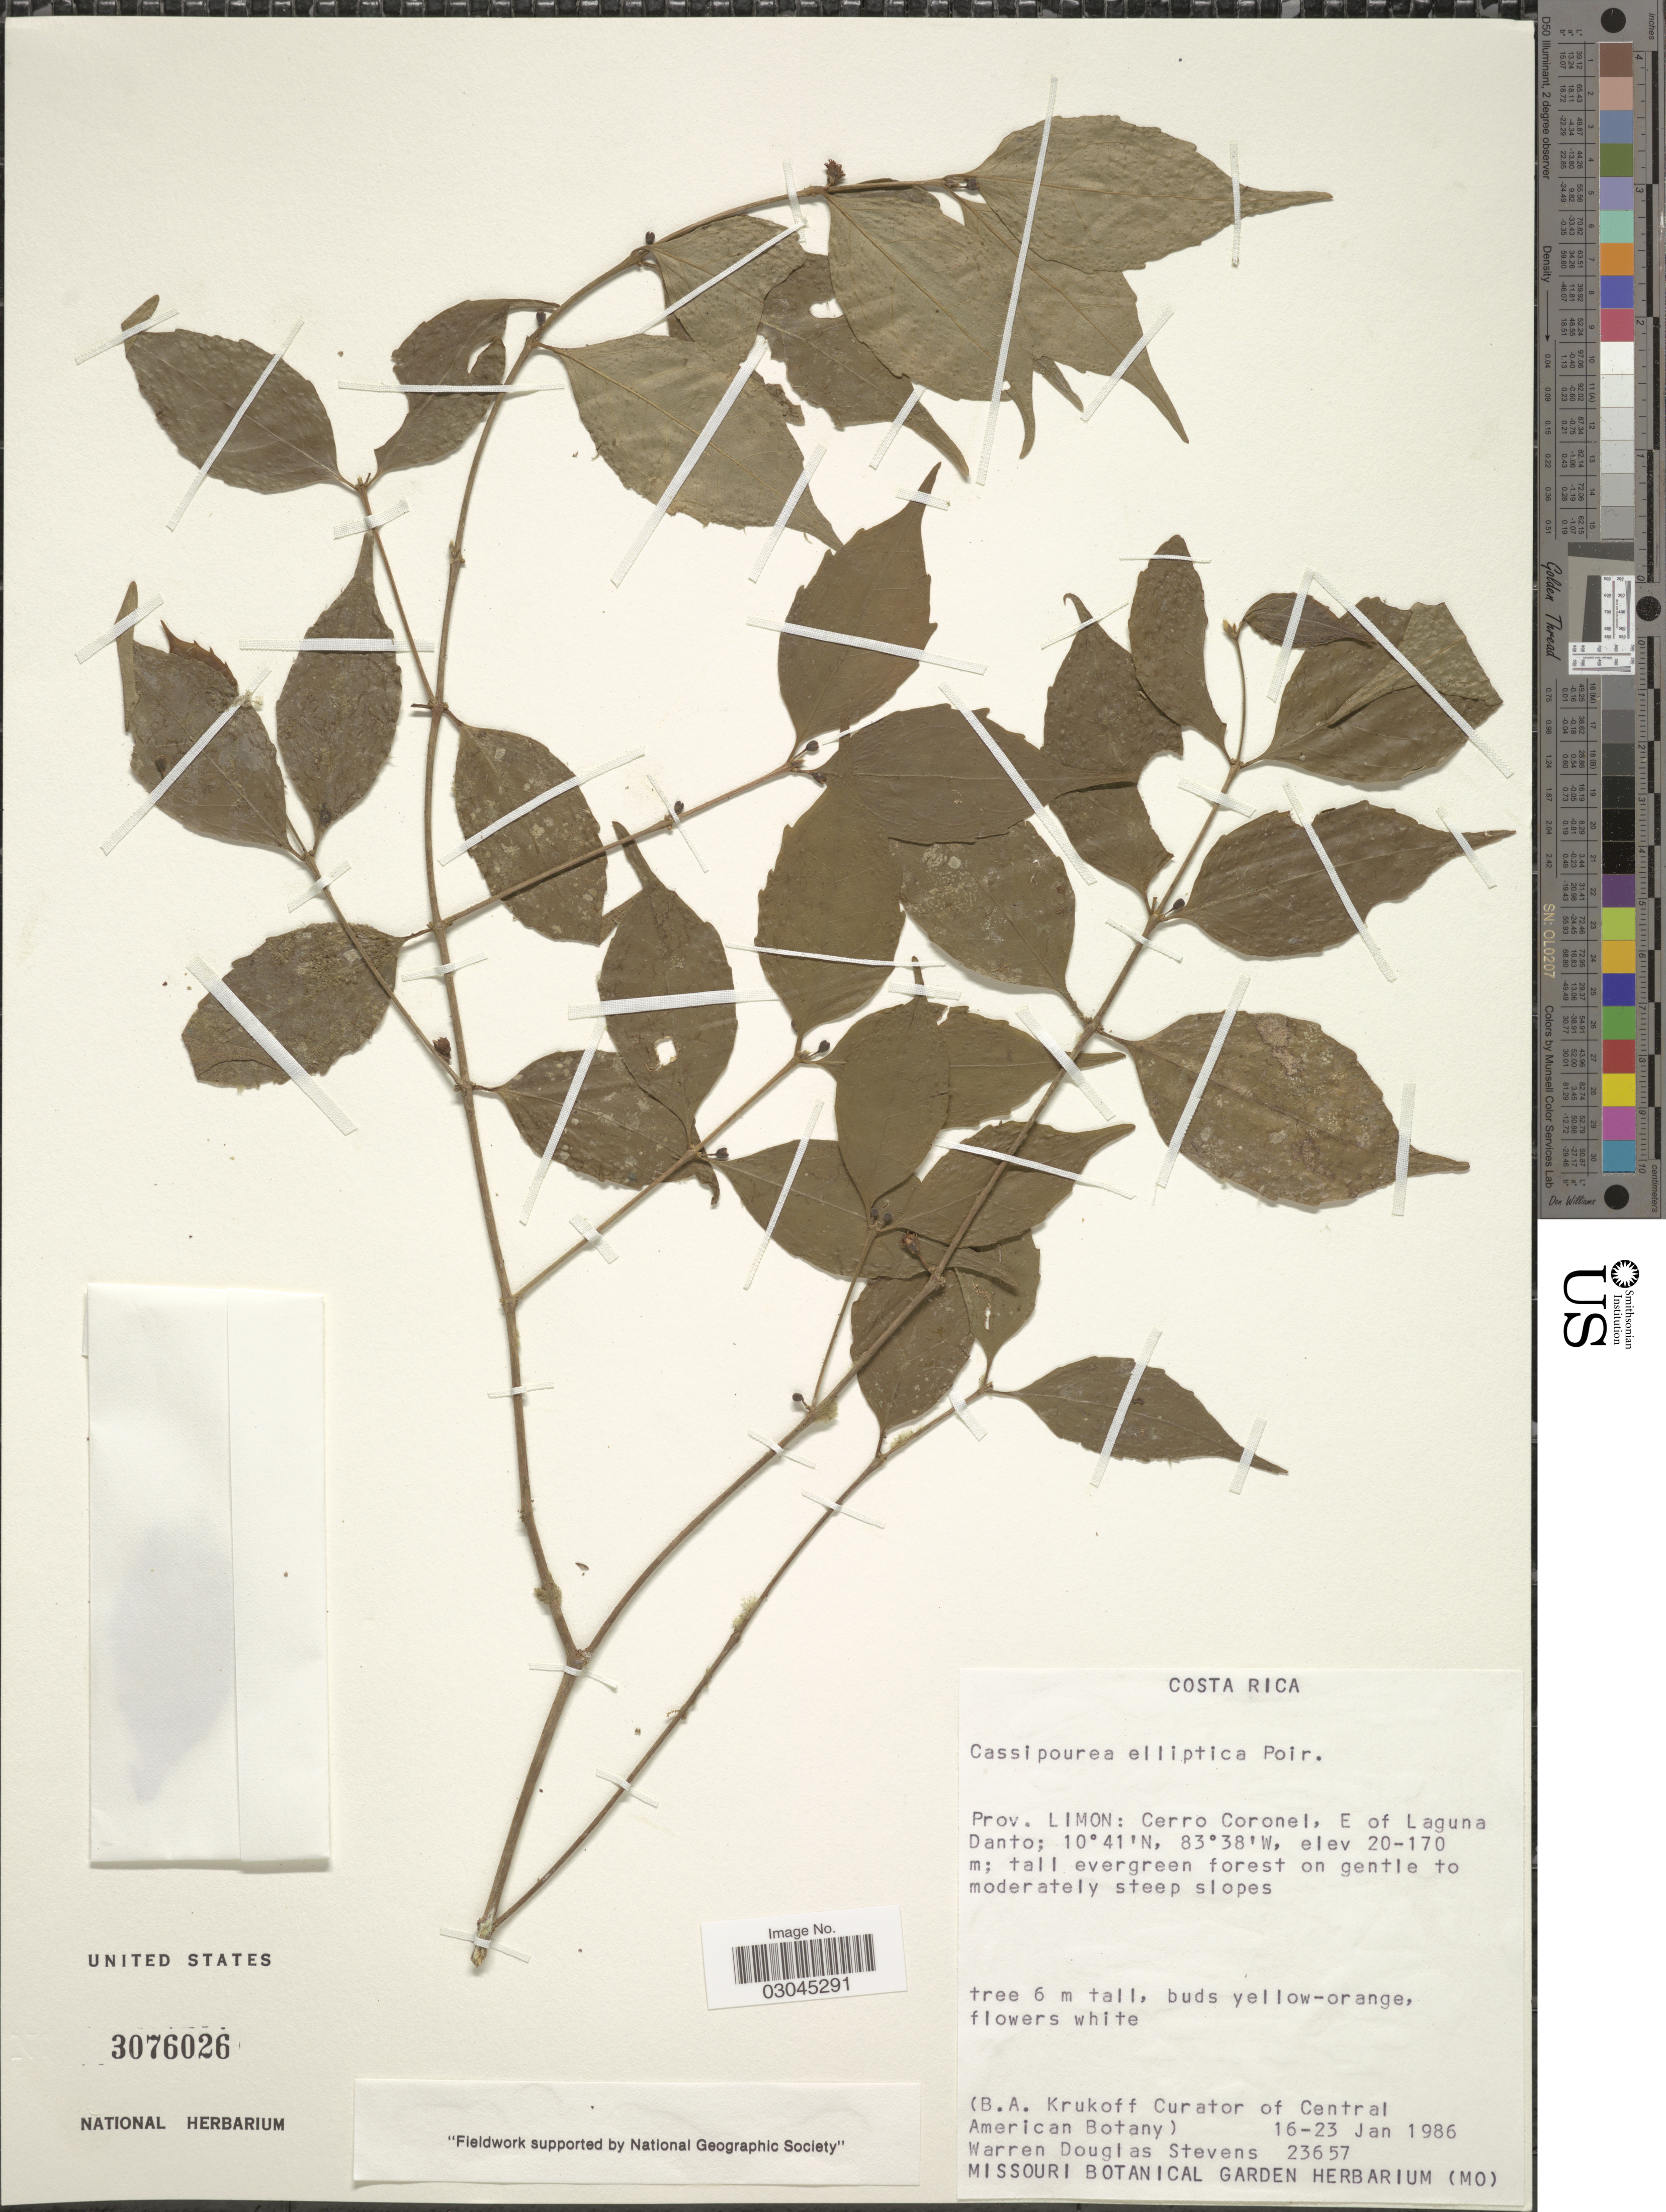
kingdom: Plantae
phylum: Tracheophyta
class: Magnoliopsida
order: Malpighiales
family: Rhizophoraceae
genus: Cassipourea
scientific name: Cassipourea elliptica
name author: (Sw.) Poir.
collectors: W. D. Stevens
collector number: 23657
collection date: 1986-01-16/1986-01-23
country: Costa Rica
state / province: Limón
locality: Cerro Coronel, E of Laguna Danto.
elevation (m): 20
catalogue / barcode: US 3076026